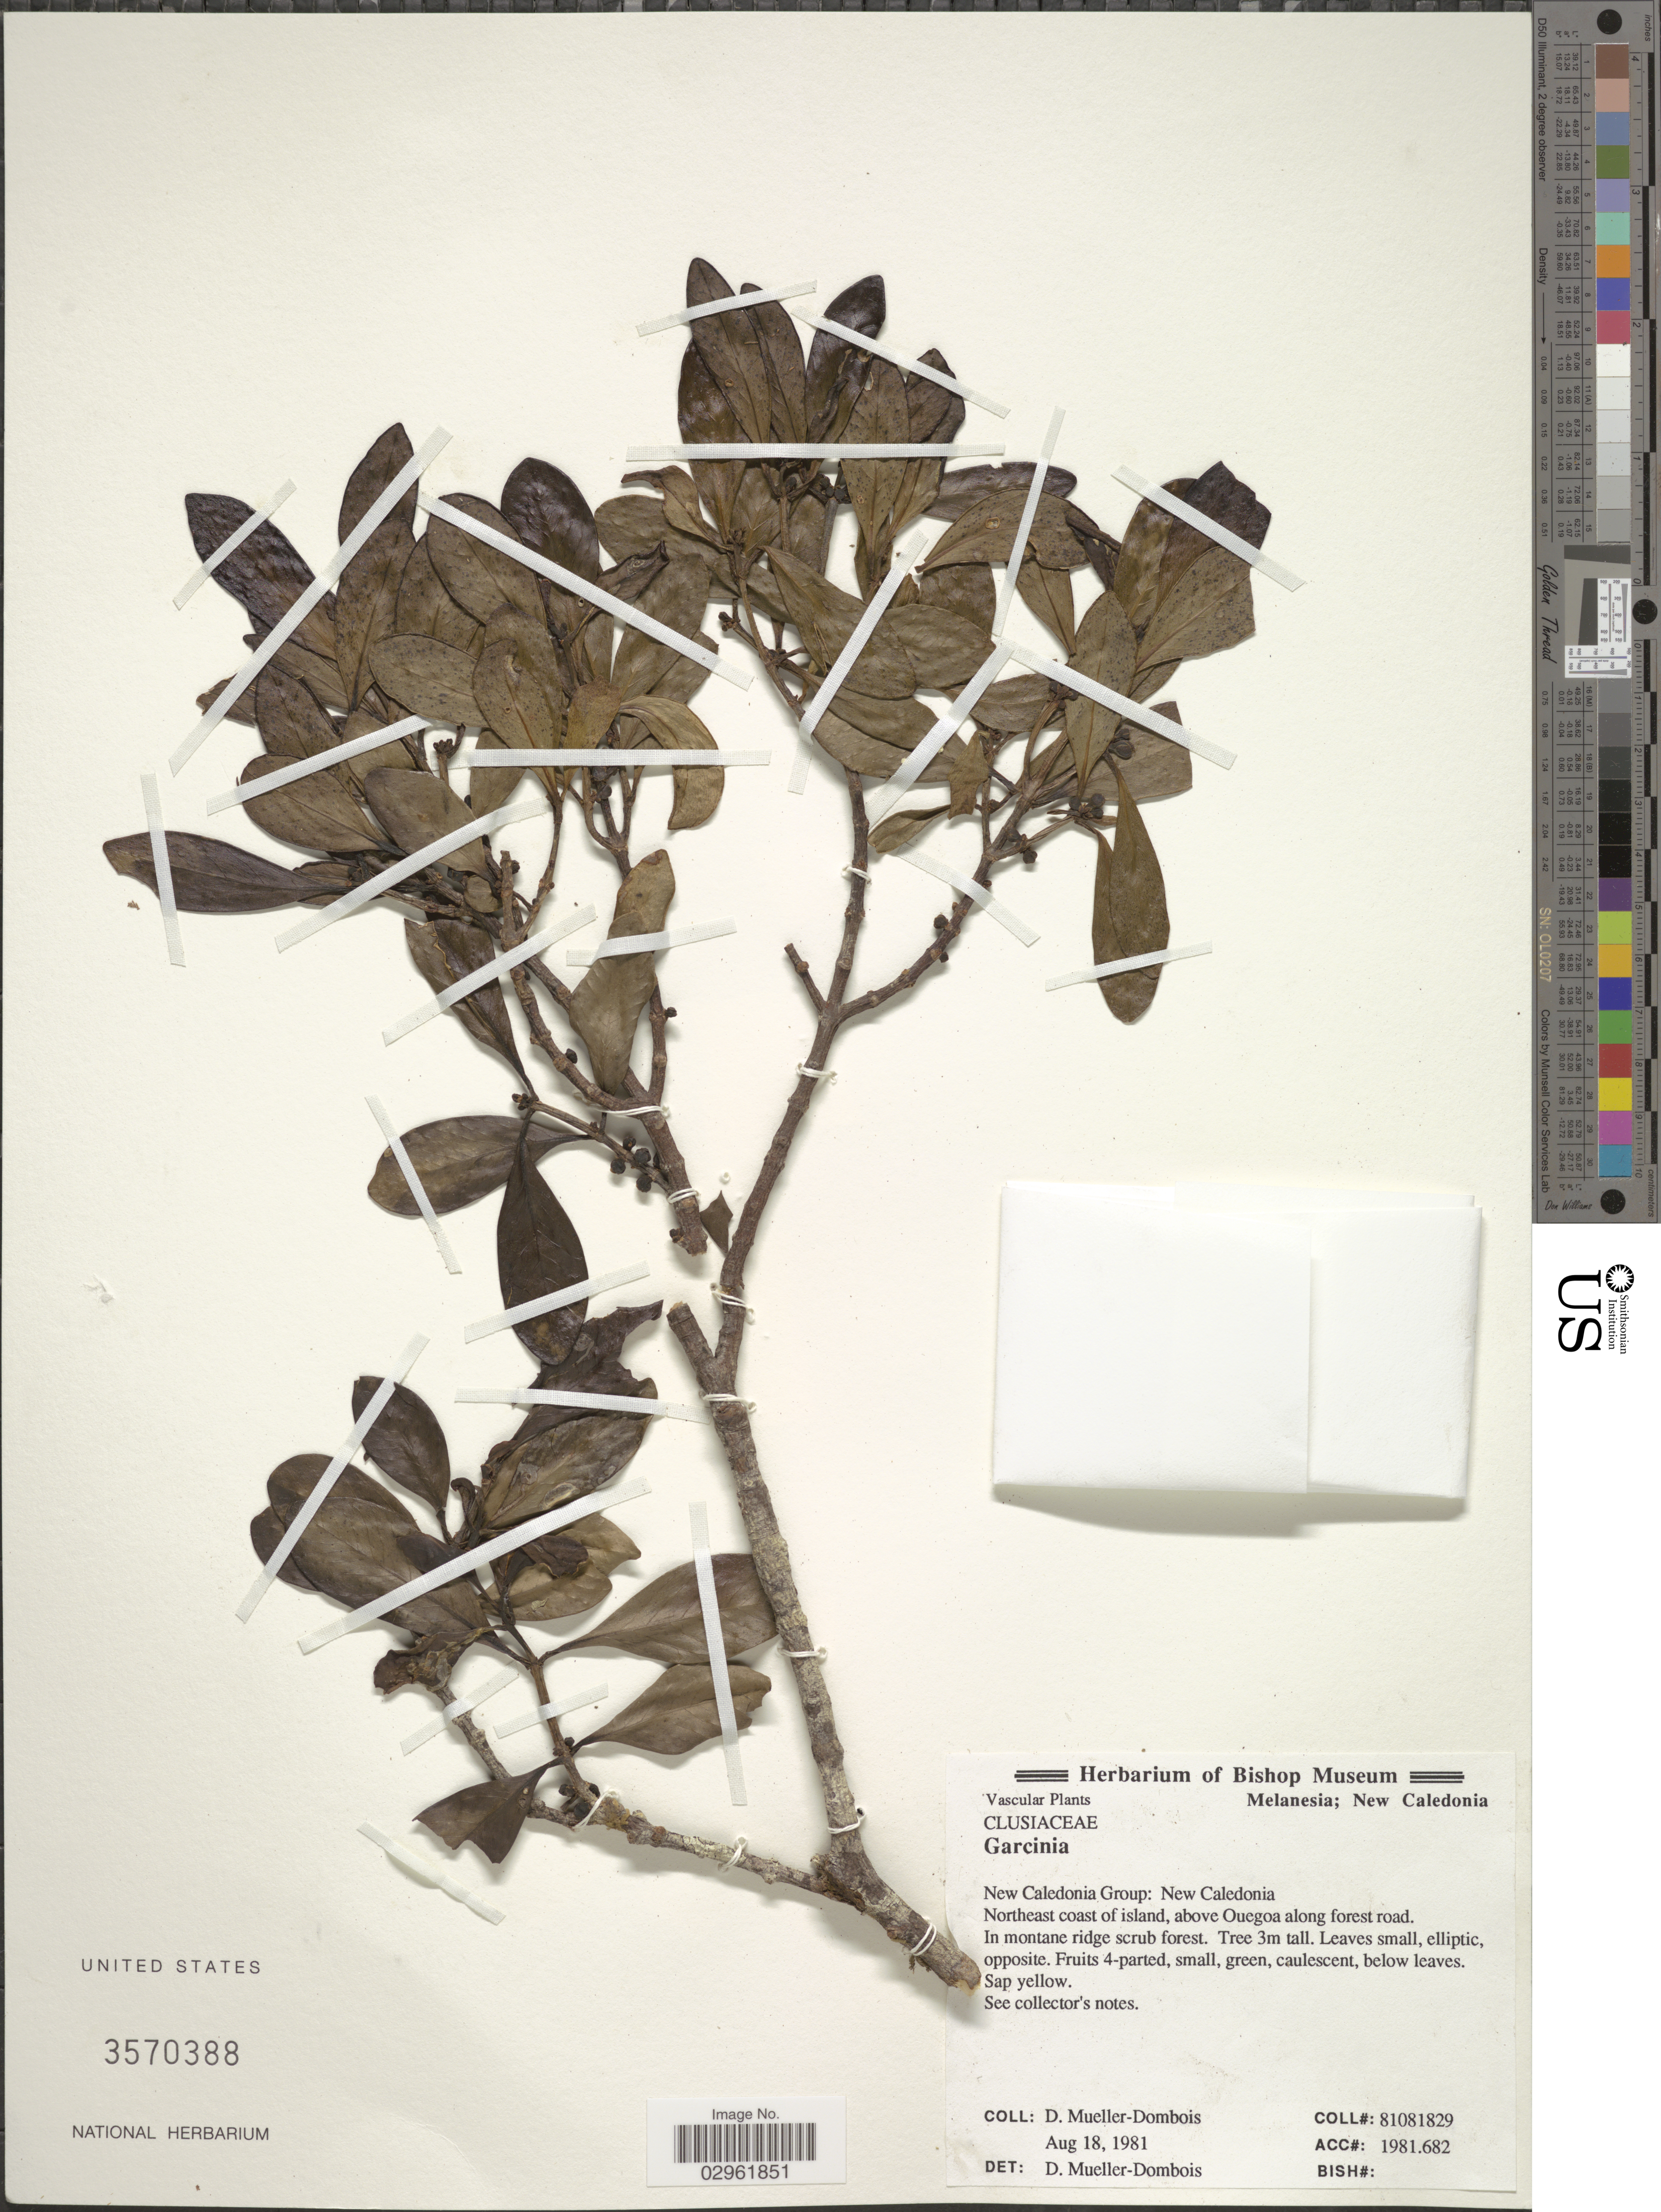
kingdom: Plantae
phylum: Tracheophyta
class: Magnoliopsida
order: Malpighiales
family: Clusiaceae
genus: Garcinia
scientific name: Garcinia sp.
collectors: D. Mueller-Dombois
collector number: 81081829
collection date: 1981-08-18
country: New Caledonia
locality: New Caledonia Group, Northeast coast of island, above Ouegoa along forest road.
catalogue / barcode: US 3570388